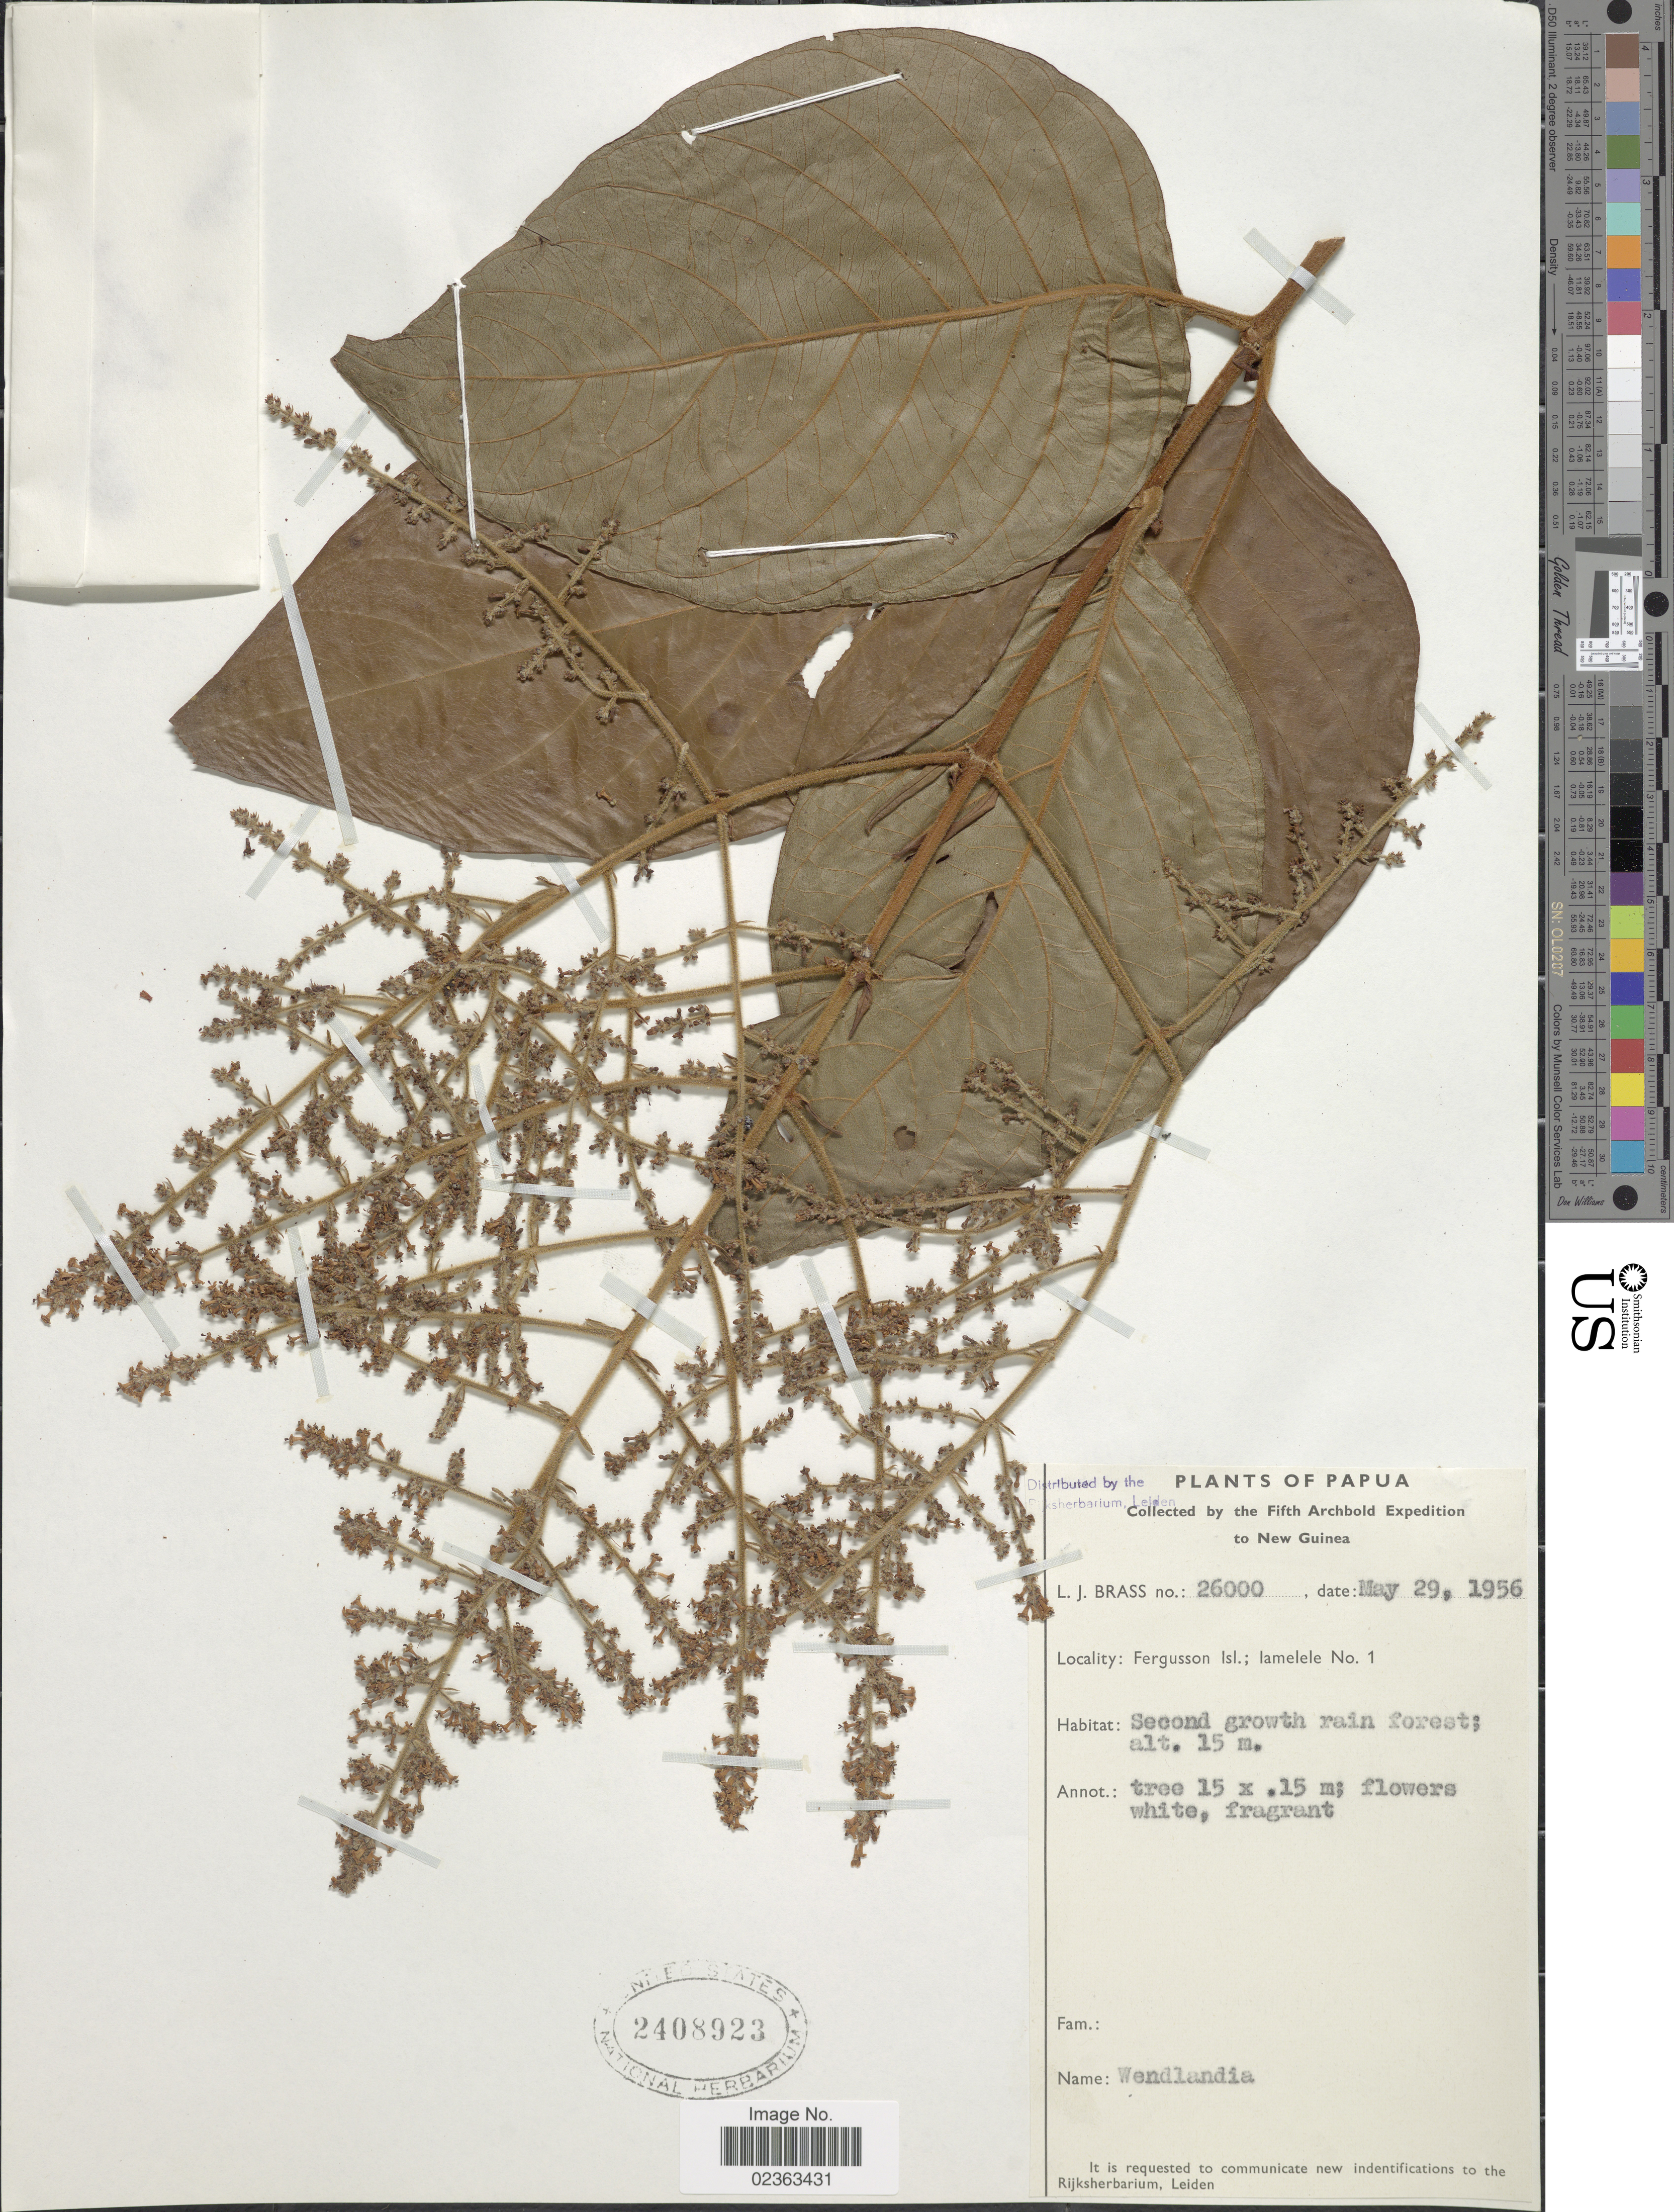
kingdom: Plantae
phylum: Tracheophyta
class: Magnoliopsida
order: Gentianales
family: Rubiaceae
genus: Wendlandia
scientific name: Wendlandia sp.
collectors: L. J. Brass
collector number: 26000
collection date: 1956-05-29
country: Papua New Guinea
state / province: Milne Bay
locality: Papua, Fergusson Isl.: lamelele, second growth rain forest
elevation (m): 15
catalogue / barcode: US 2408923